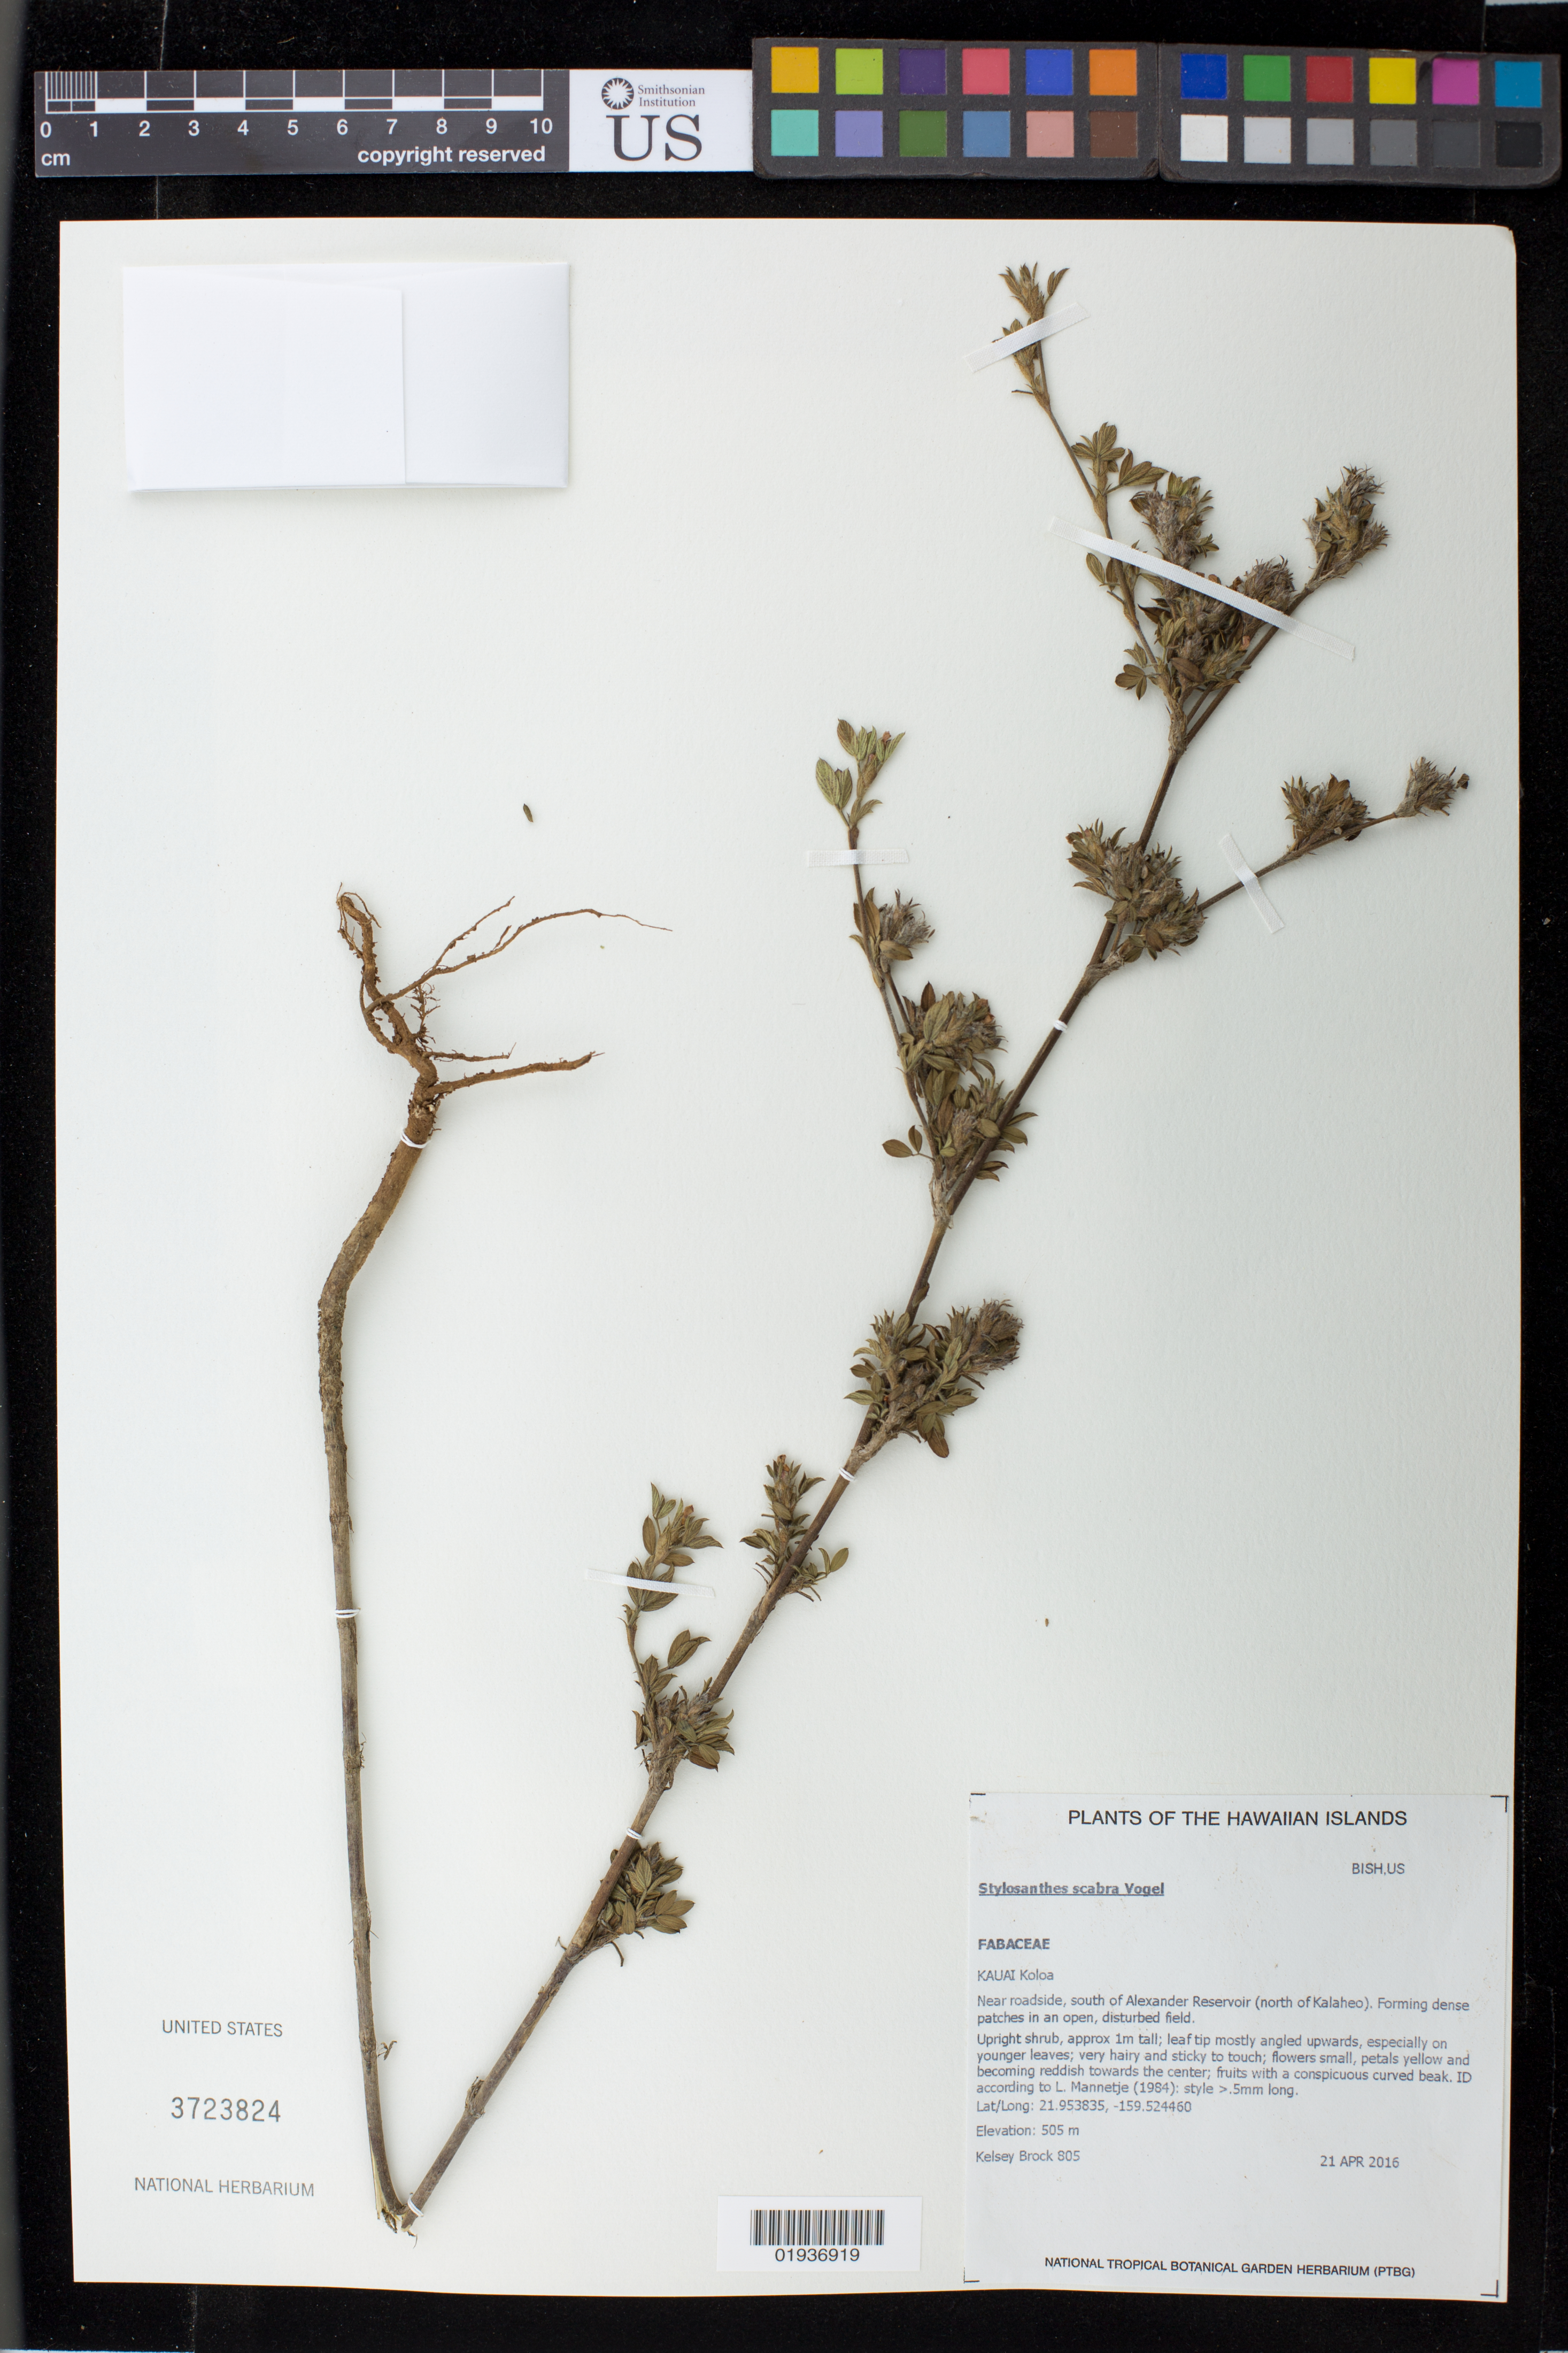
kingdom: Plantae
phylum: Tracheophyta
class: Magnoliopsida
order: Fabales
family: Fabaceae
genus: Stylosanthes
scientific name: Stylosanthes scabra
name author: Vogel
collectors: K. Brock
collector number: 805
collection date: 2016-04-21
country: United States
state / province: Hawaii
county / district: Kauai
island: Kaua'i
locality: Koloa District, near roadside, south of Alexander Reservoir, north of Kalaheo.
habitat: Open, disturbed field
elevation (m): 505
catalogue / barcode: US 3723824